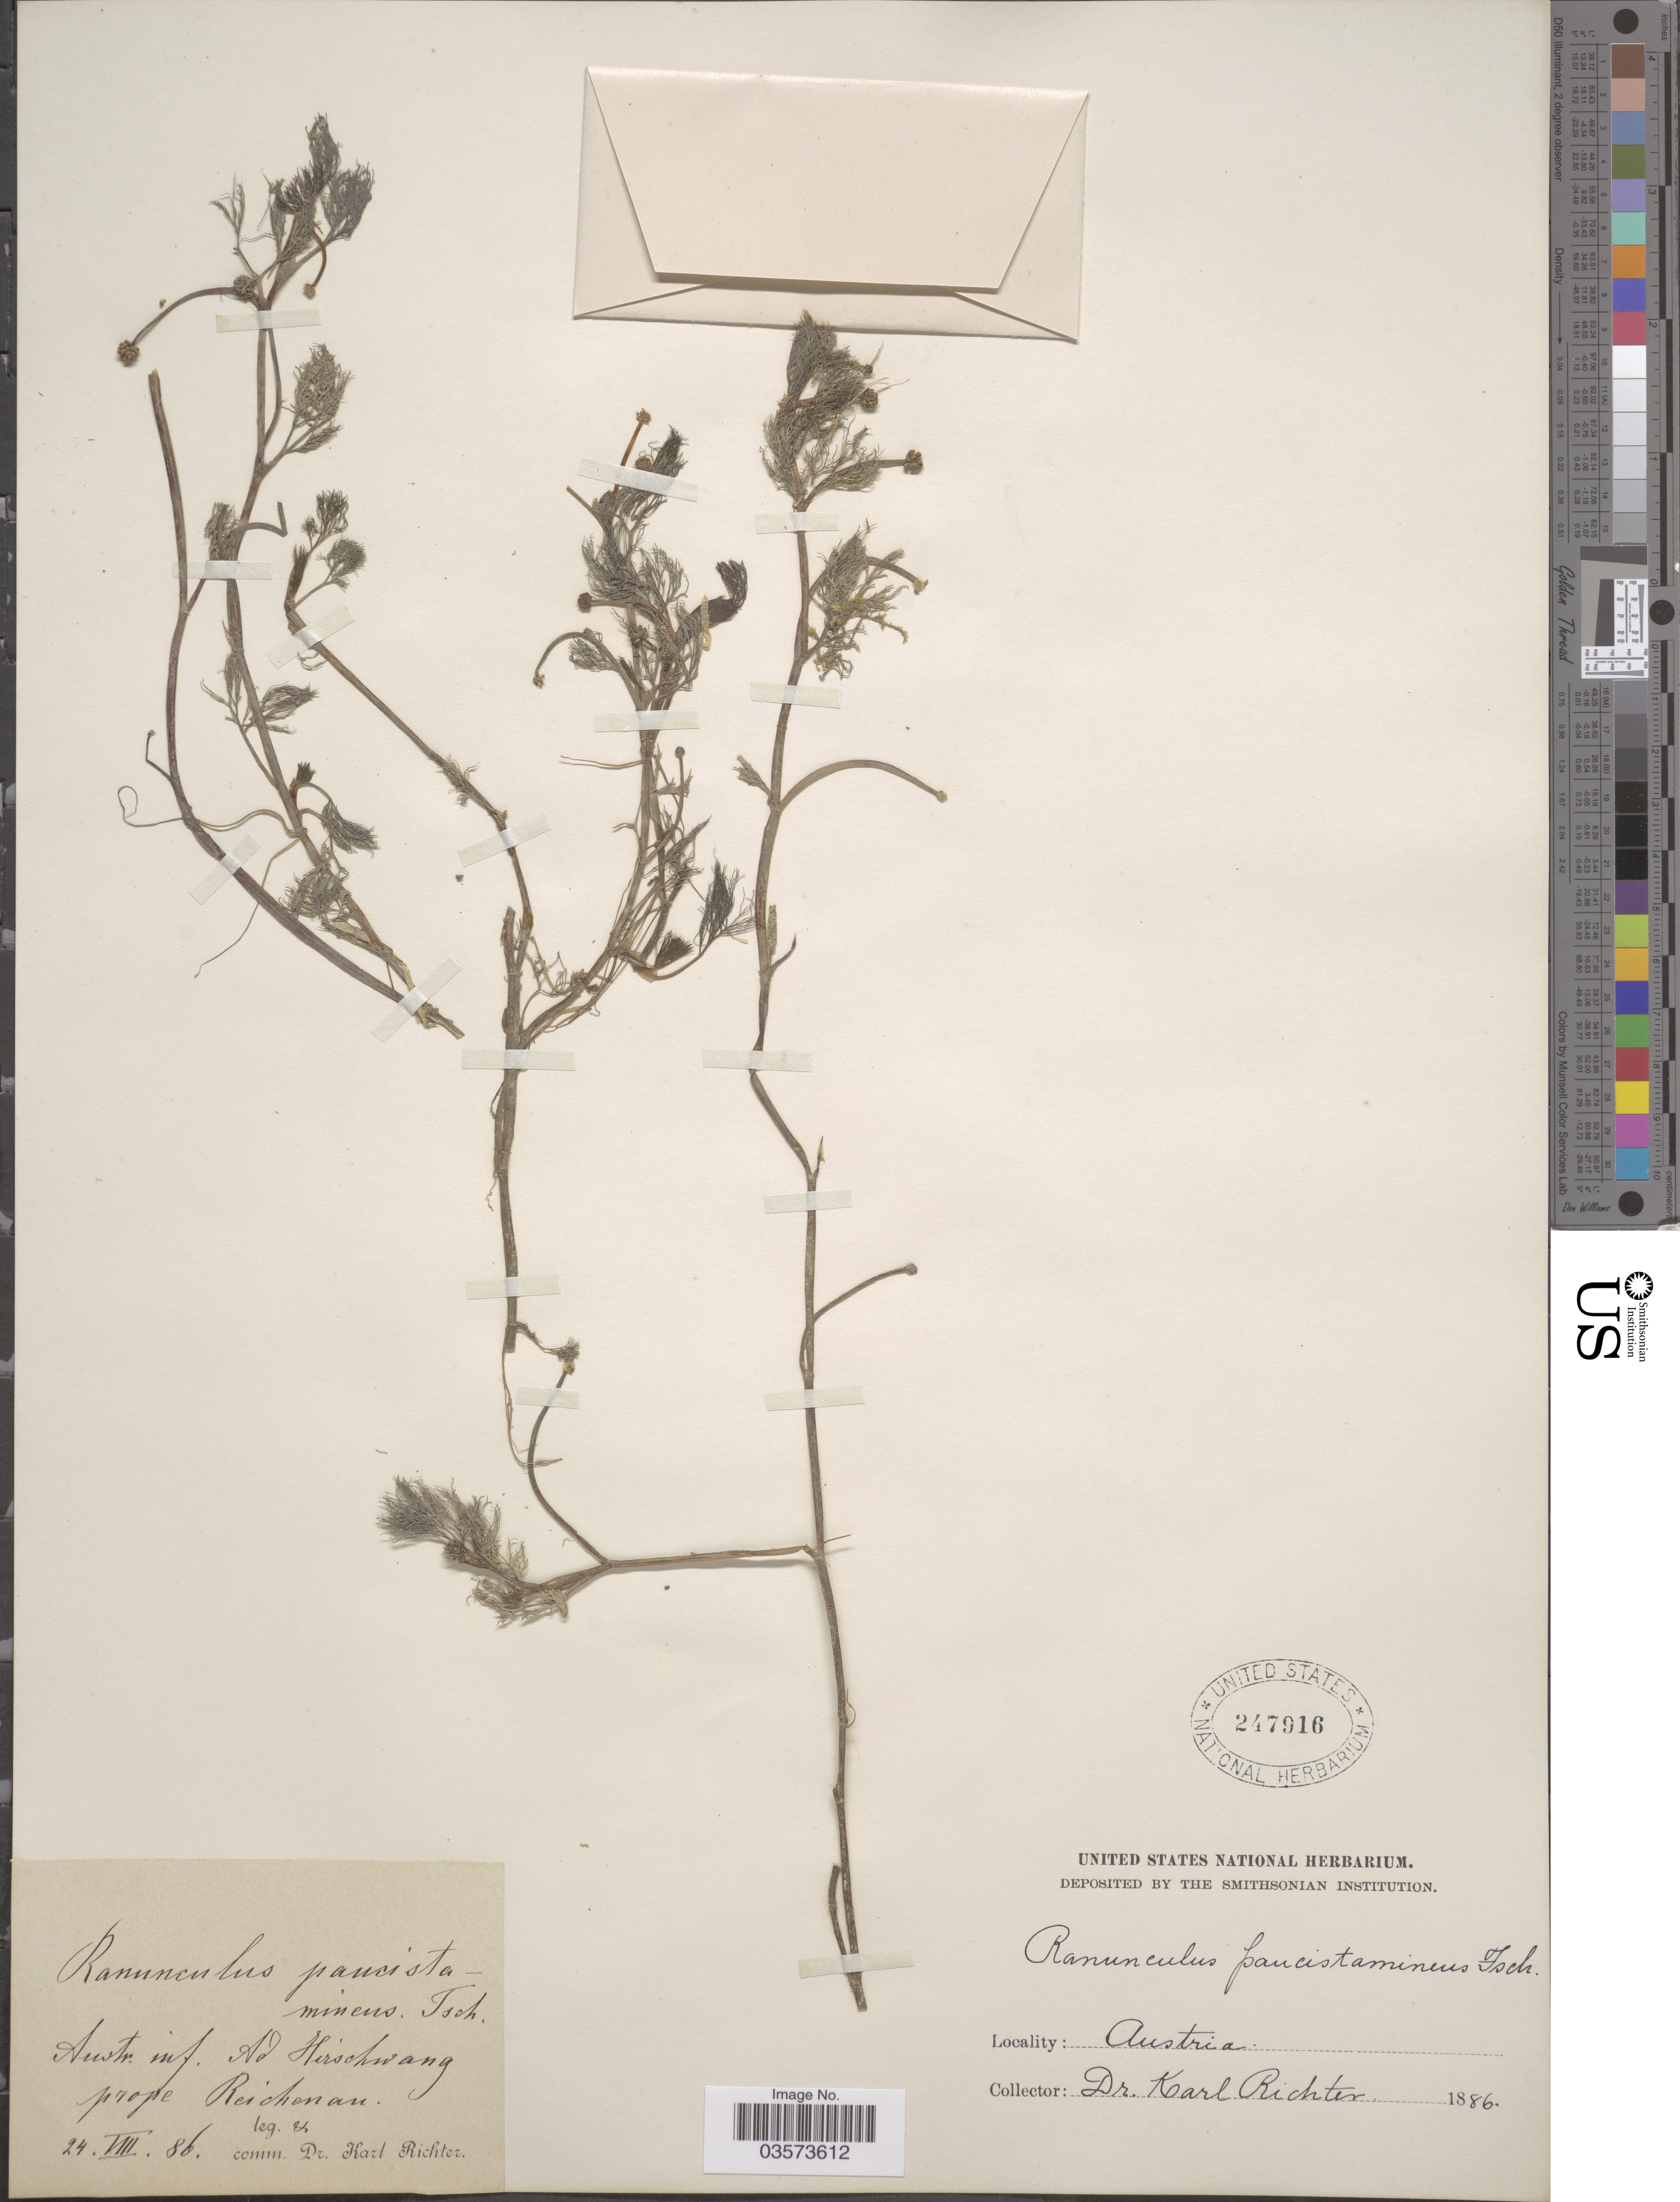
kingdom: Plantae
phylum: Tracheophyta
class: Magnoliopsida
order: Ranunculales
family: Ranunculaceae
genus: Ranunculus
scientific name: Ranunculus trichophyllus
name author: Chaix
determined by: Strong, Mark T., (BOT), Smithsonian Institution - National Museum of Natural History (UNITED STATES)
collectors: K. Richter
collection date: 1886-08-24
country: Austria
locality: Austr. inf. Ad Hirschwang prope Reichenau.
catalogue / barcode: US 247916